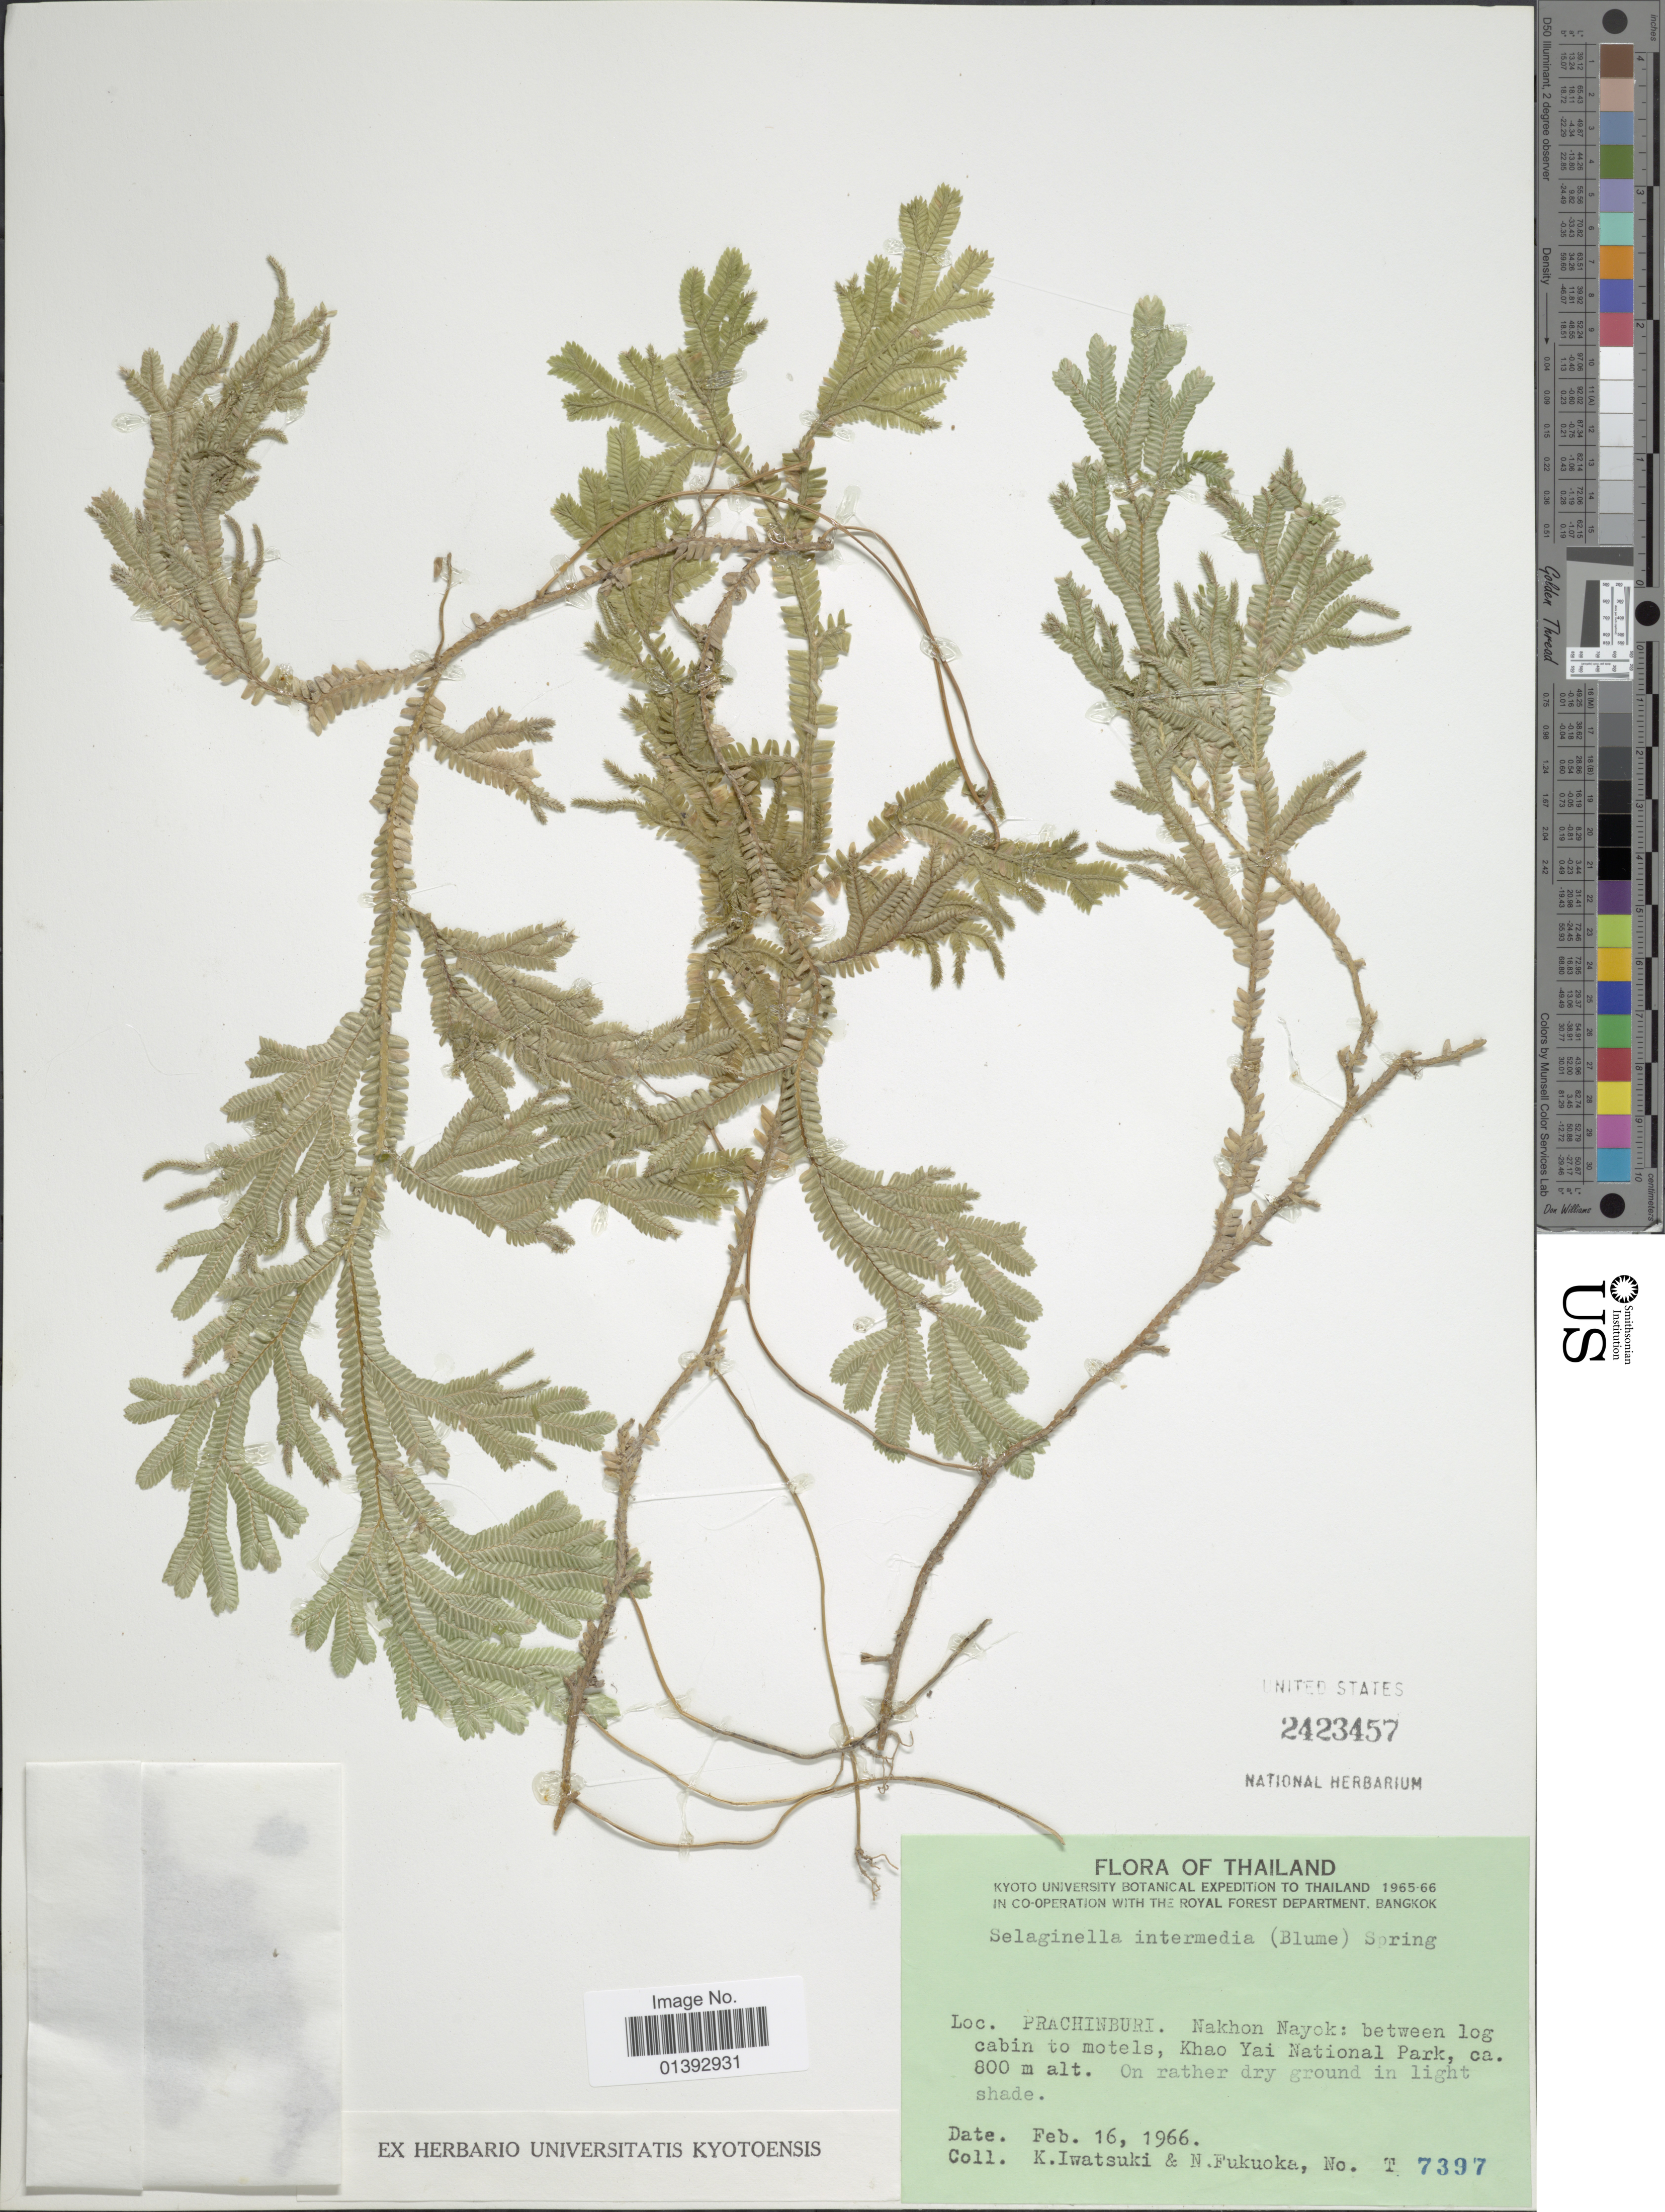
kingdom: Plantae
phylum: Tracheophyta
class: Lycopodiopsida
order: Selaginellales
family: Selaginellaceae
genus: Selaginella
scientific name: Selaginella intermedia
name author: (Blume) Spring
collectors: M. Tagawa & N. Fukuoka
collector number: T7397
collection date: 1966-02-16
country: Thailand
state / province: Prachin Buri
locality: Nakhon Nayok: between log cabin to motels, Khao Yai National Park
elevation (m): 800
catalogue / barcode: US 2423457